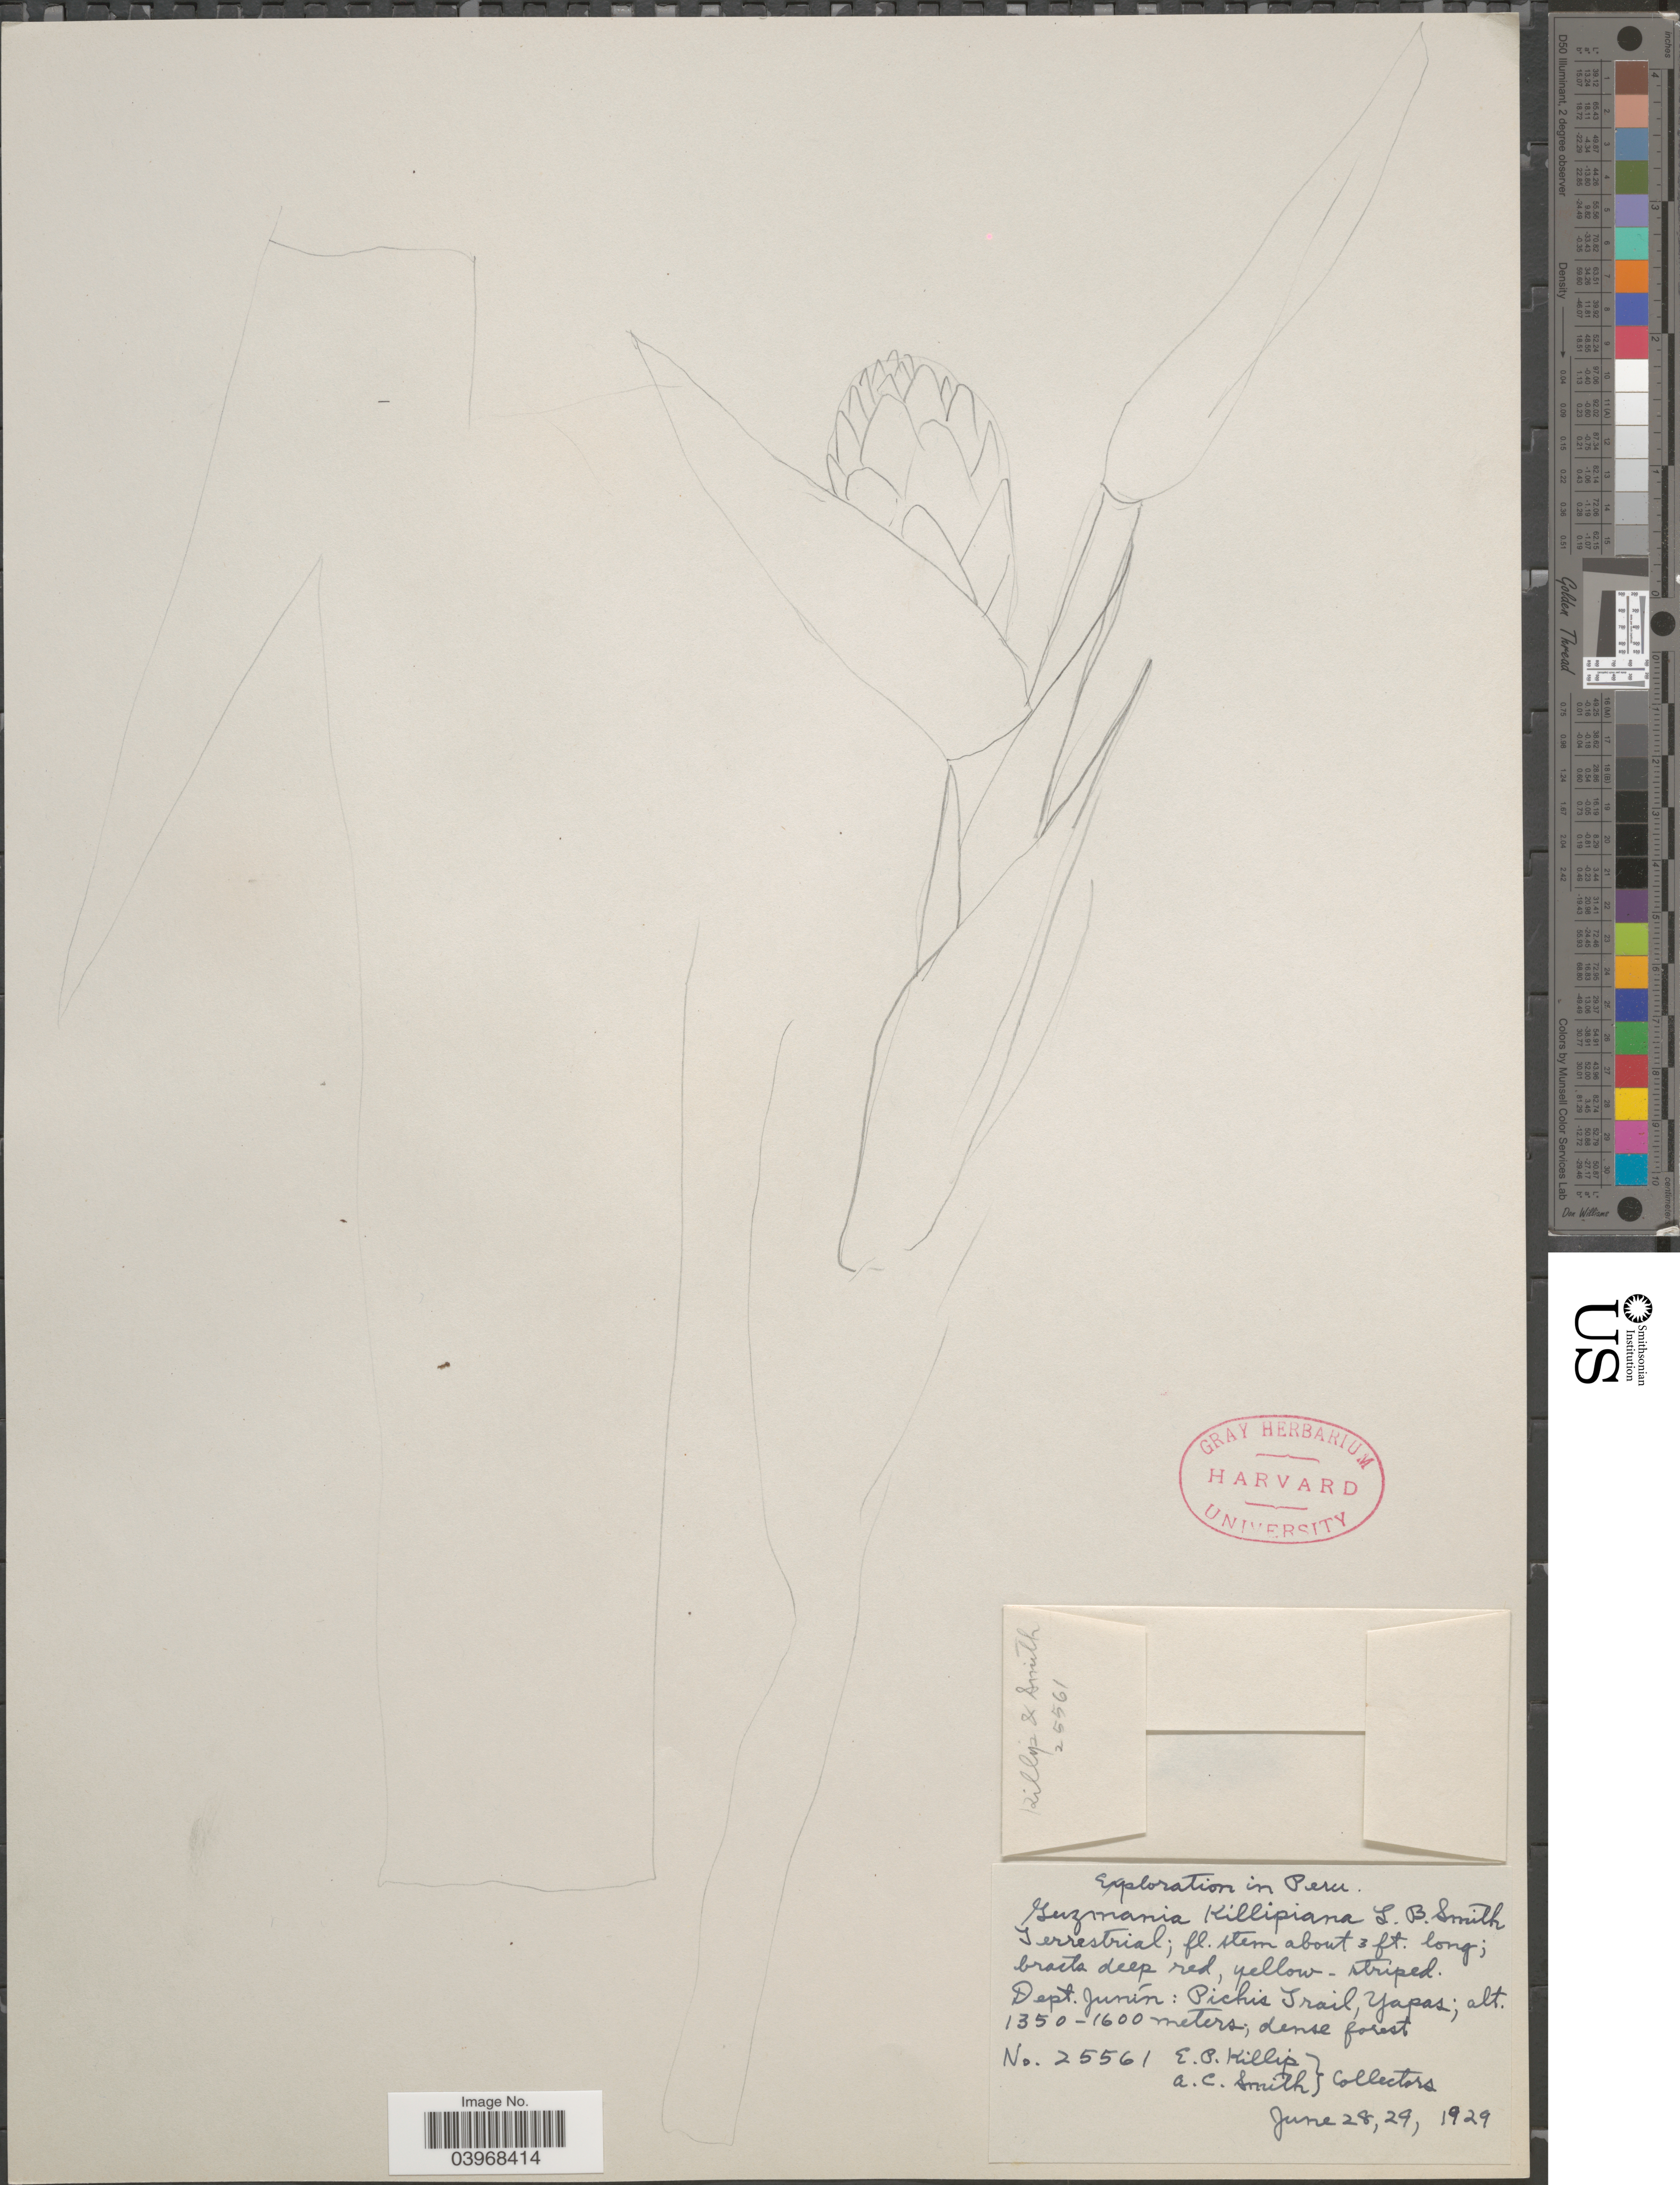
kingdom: Plantae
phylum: Tracheophyta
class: Liliopsida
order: Poales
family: Bromeliaceae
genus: Guzmania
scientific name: Guzmania killipiana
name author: L.B. Sm.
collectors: E. P. Killip & A. C. Smith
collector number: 25561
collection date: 1929-06-28/1929-06-29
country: Peru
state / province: Junín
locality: Dept. Junín: Pichis Trail, Yapas.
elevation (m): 1350